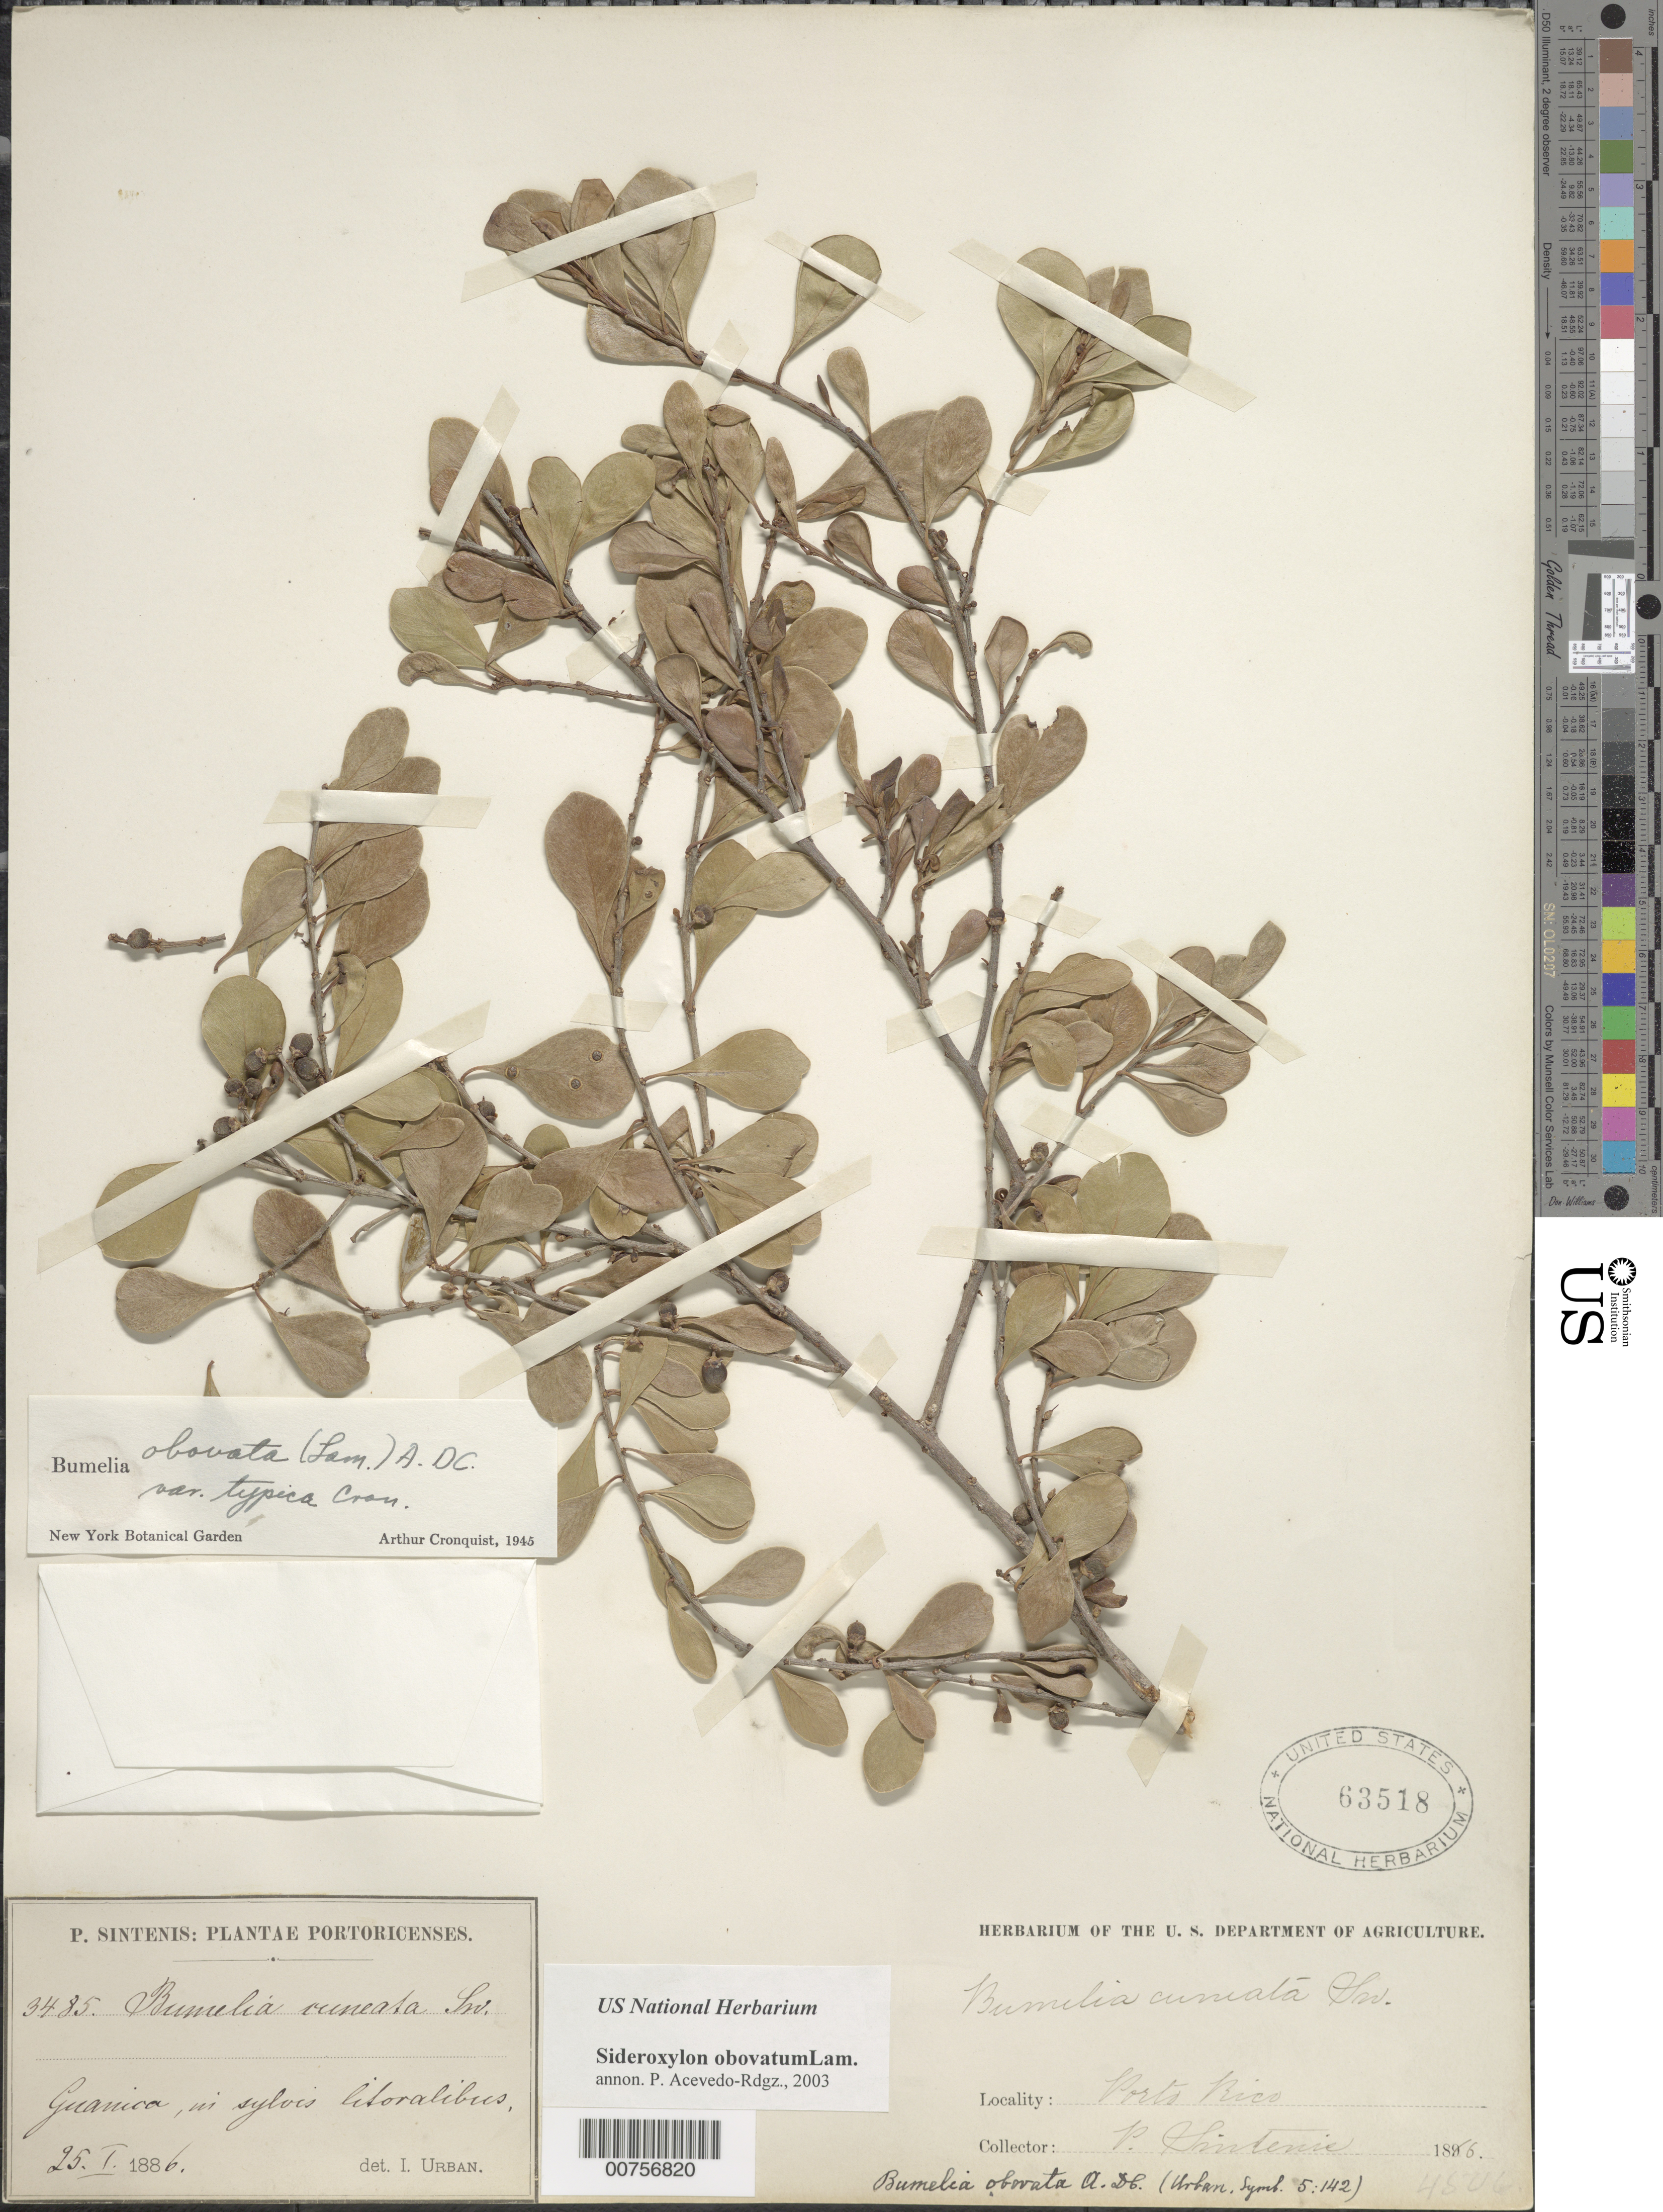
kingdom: Plantae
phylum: Tracheophyta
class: Magnoliopsida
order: Ericales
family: Sapotaceae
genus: Sideroxylon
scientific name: Sideroxylon obovatum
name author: Lam.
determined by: Acevedo-Rodríguez, P., (BOT), Smithsonian Institution - National Museum of Natural History (UNITED STATES)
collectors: P. Sintenis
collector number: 3485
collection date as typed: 25 Jan 1886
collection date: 1886-01-25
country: Puerto Rico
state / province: Guánica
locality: Guanica, in sylvis litoralibus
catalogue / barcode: US 63518